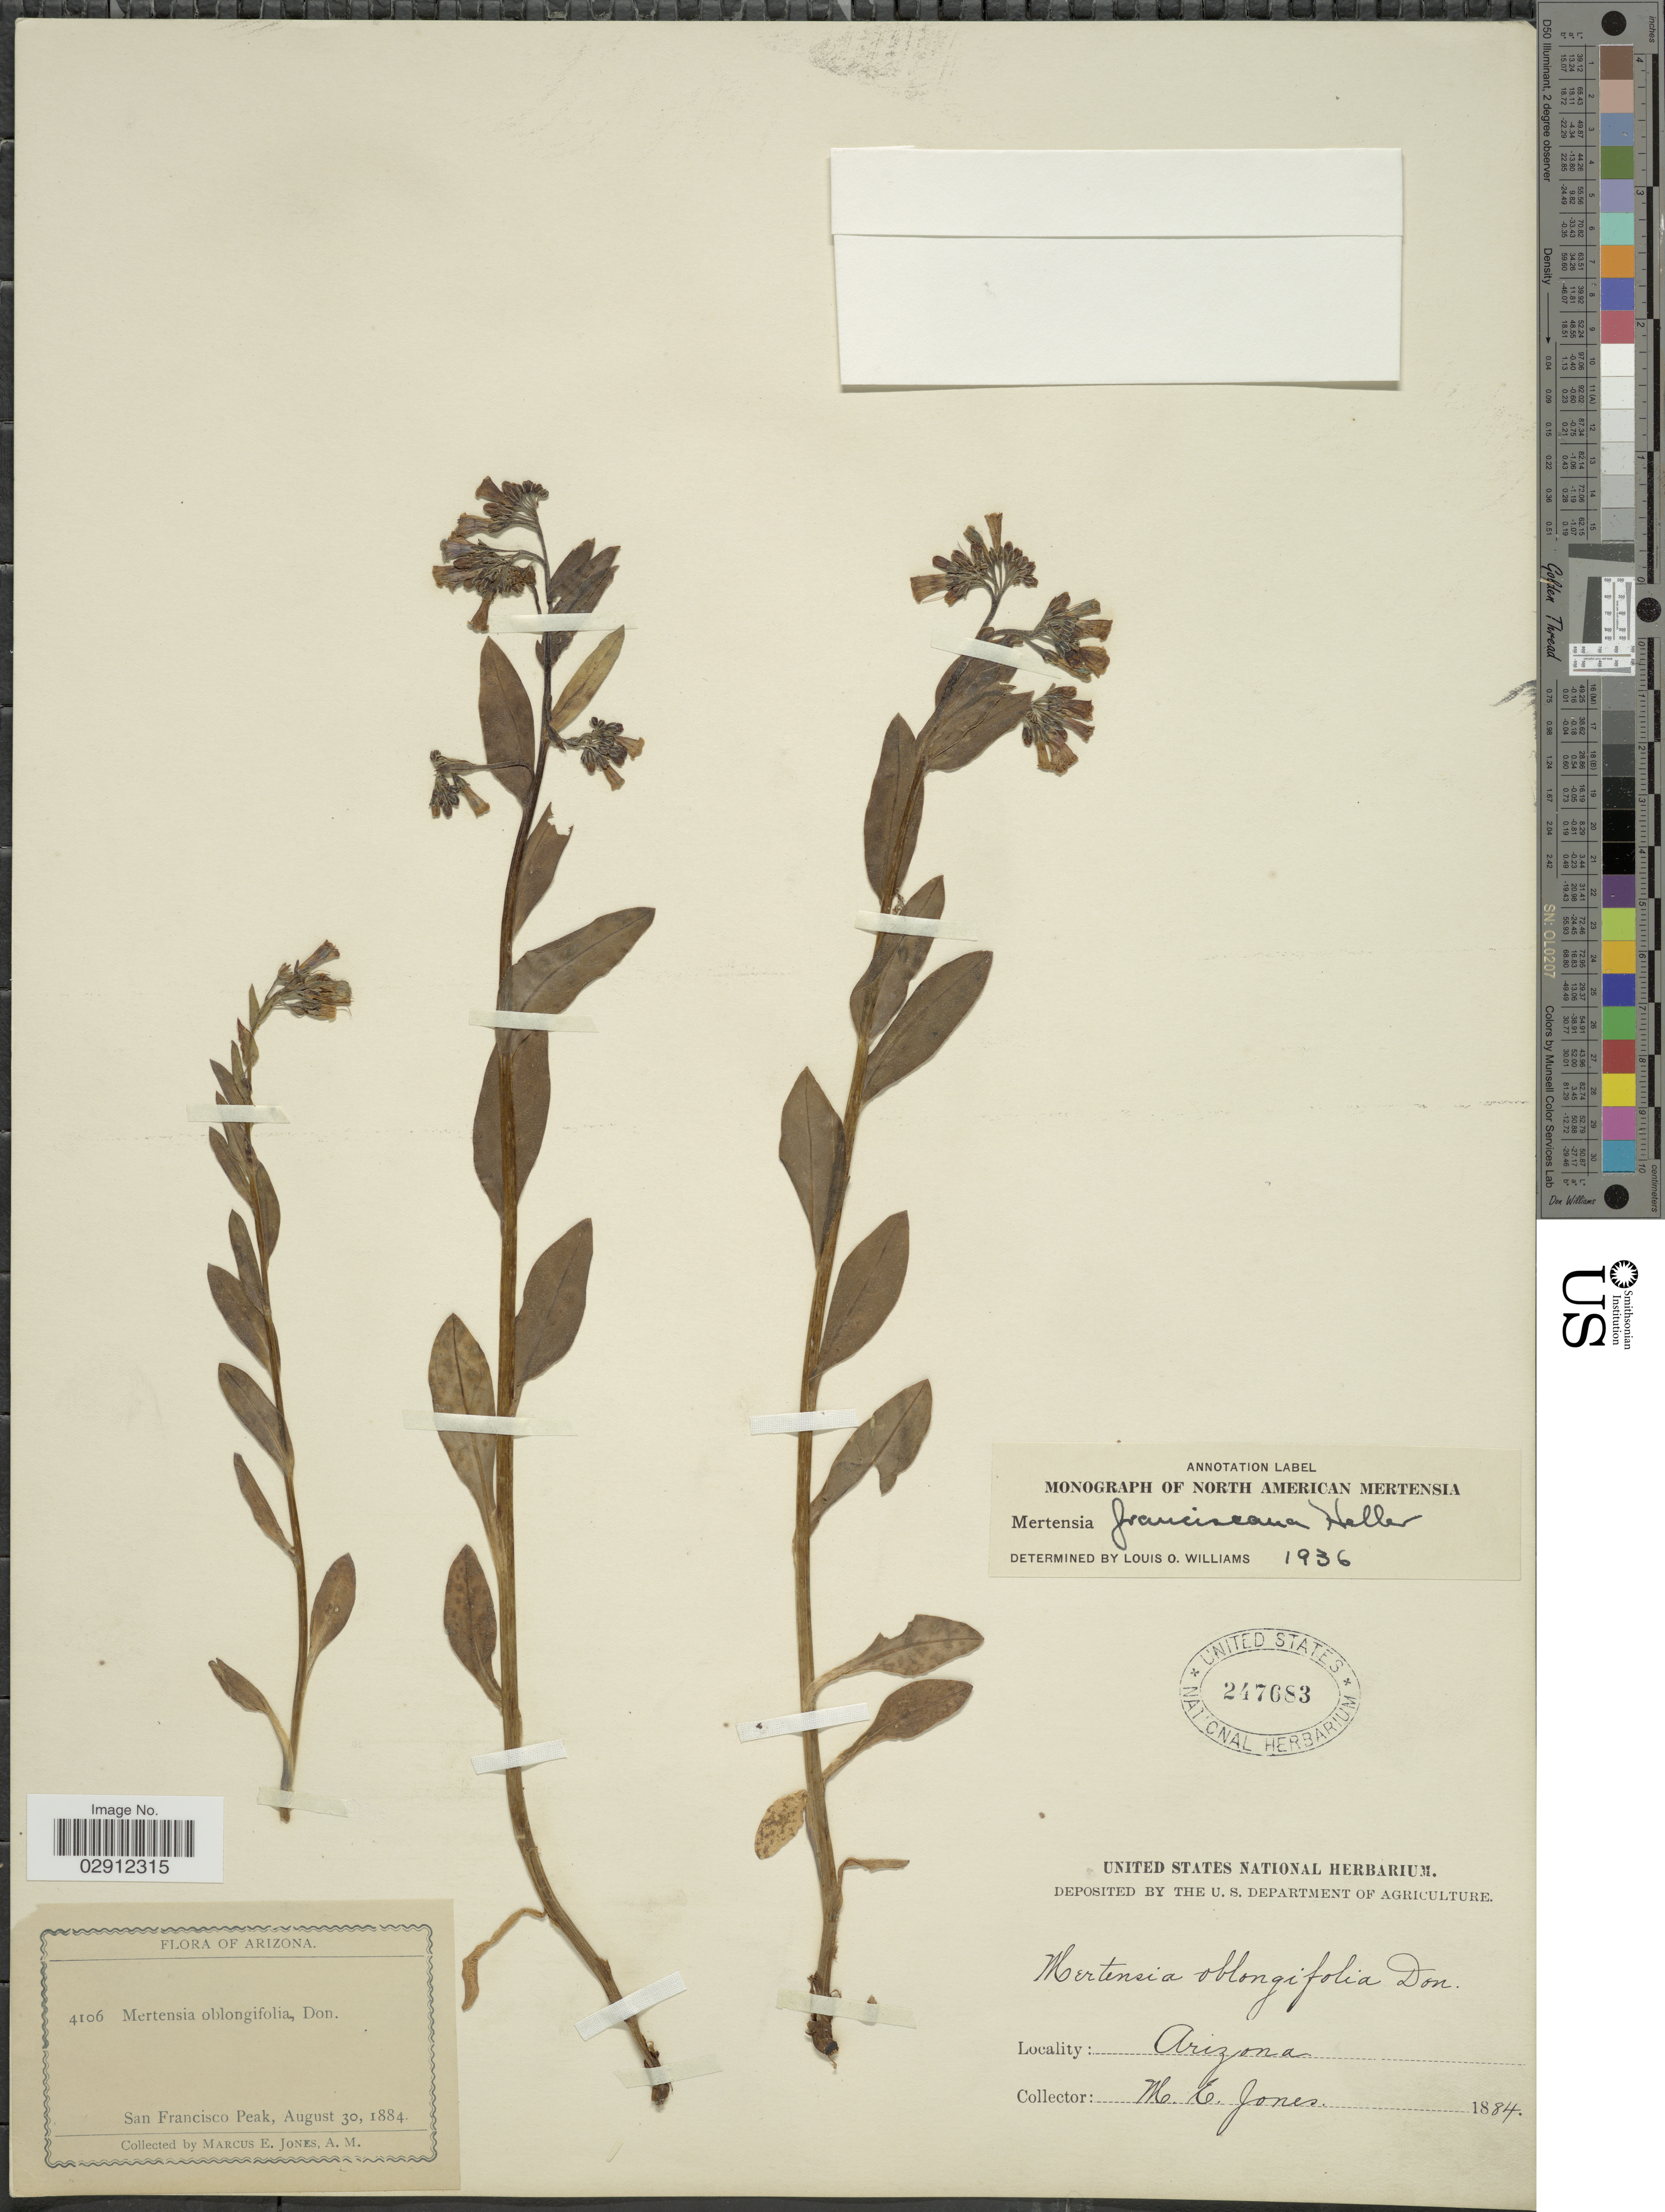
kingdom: Plantae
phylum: Tracheophyta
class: Magnoliopsida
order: Boraginales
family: Boraginaceae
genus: Mertensia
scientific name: Mertensia franciscana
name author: A. Heller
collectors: M. E. Jones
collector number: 4106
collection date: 1884-08-30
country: United States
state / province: Arizona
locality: San Francisco Peak.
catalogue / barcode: US 247683